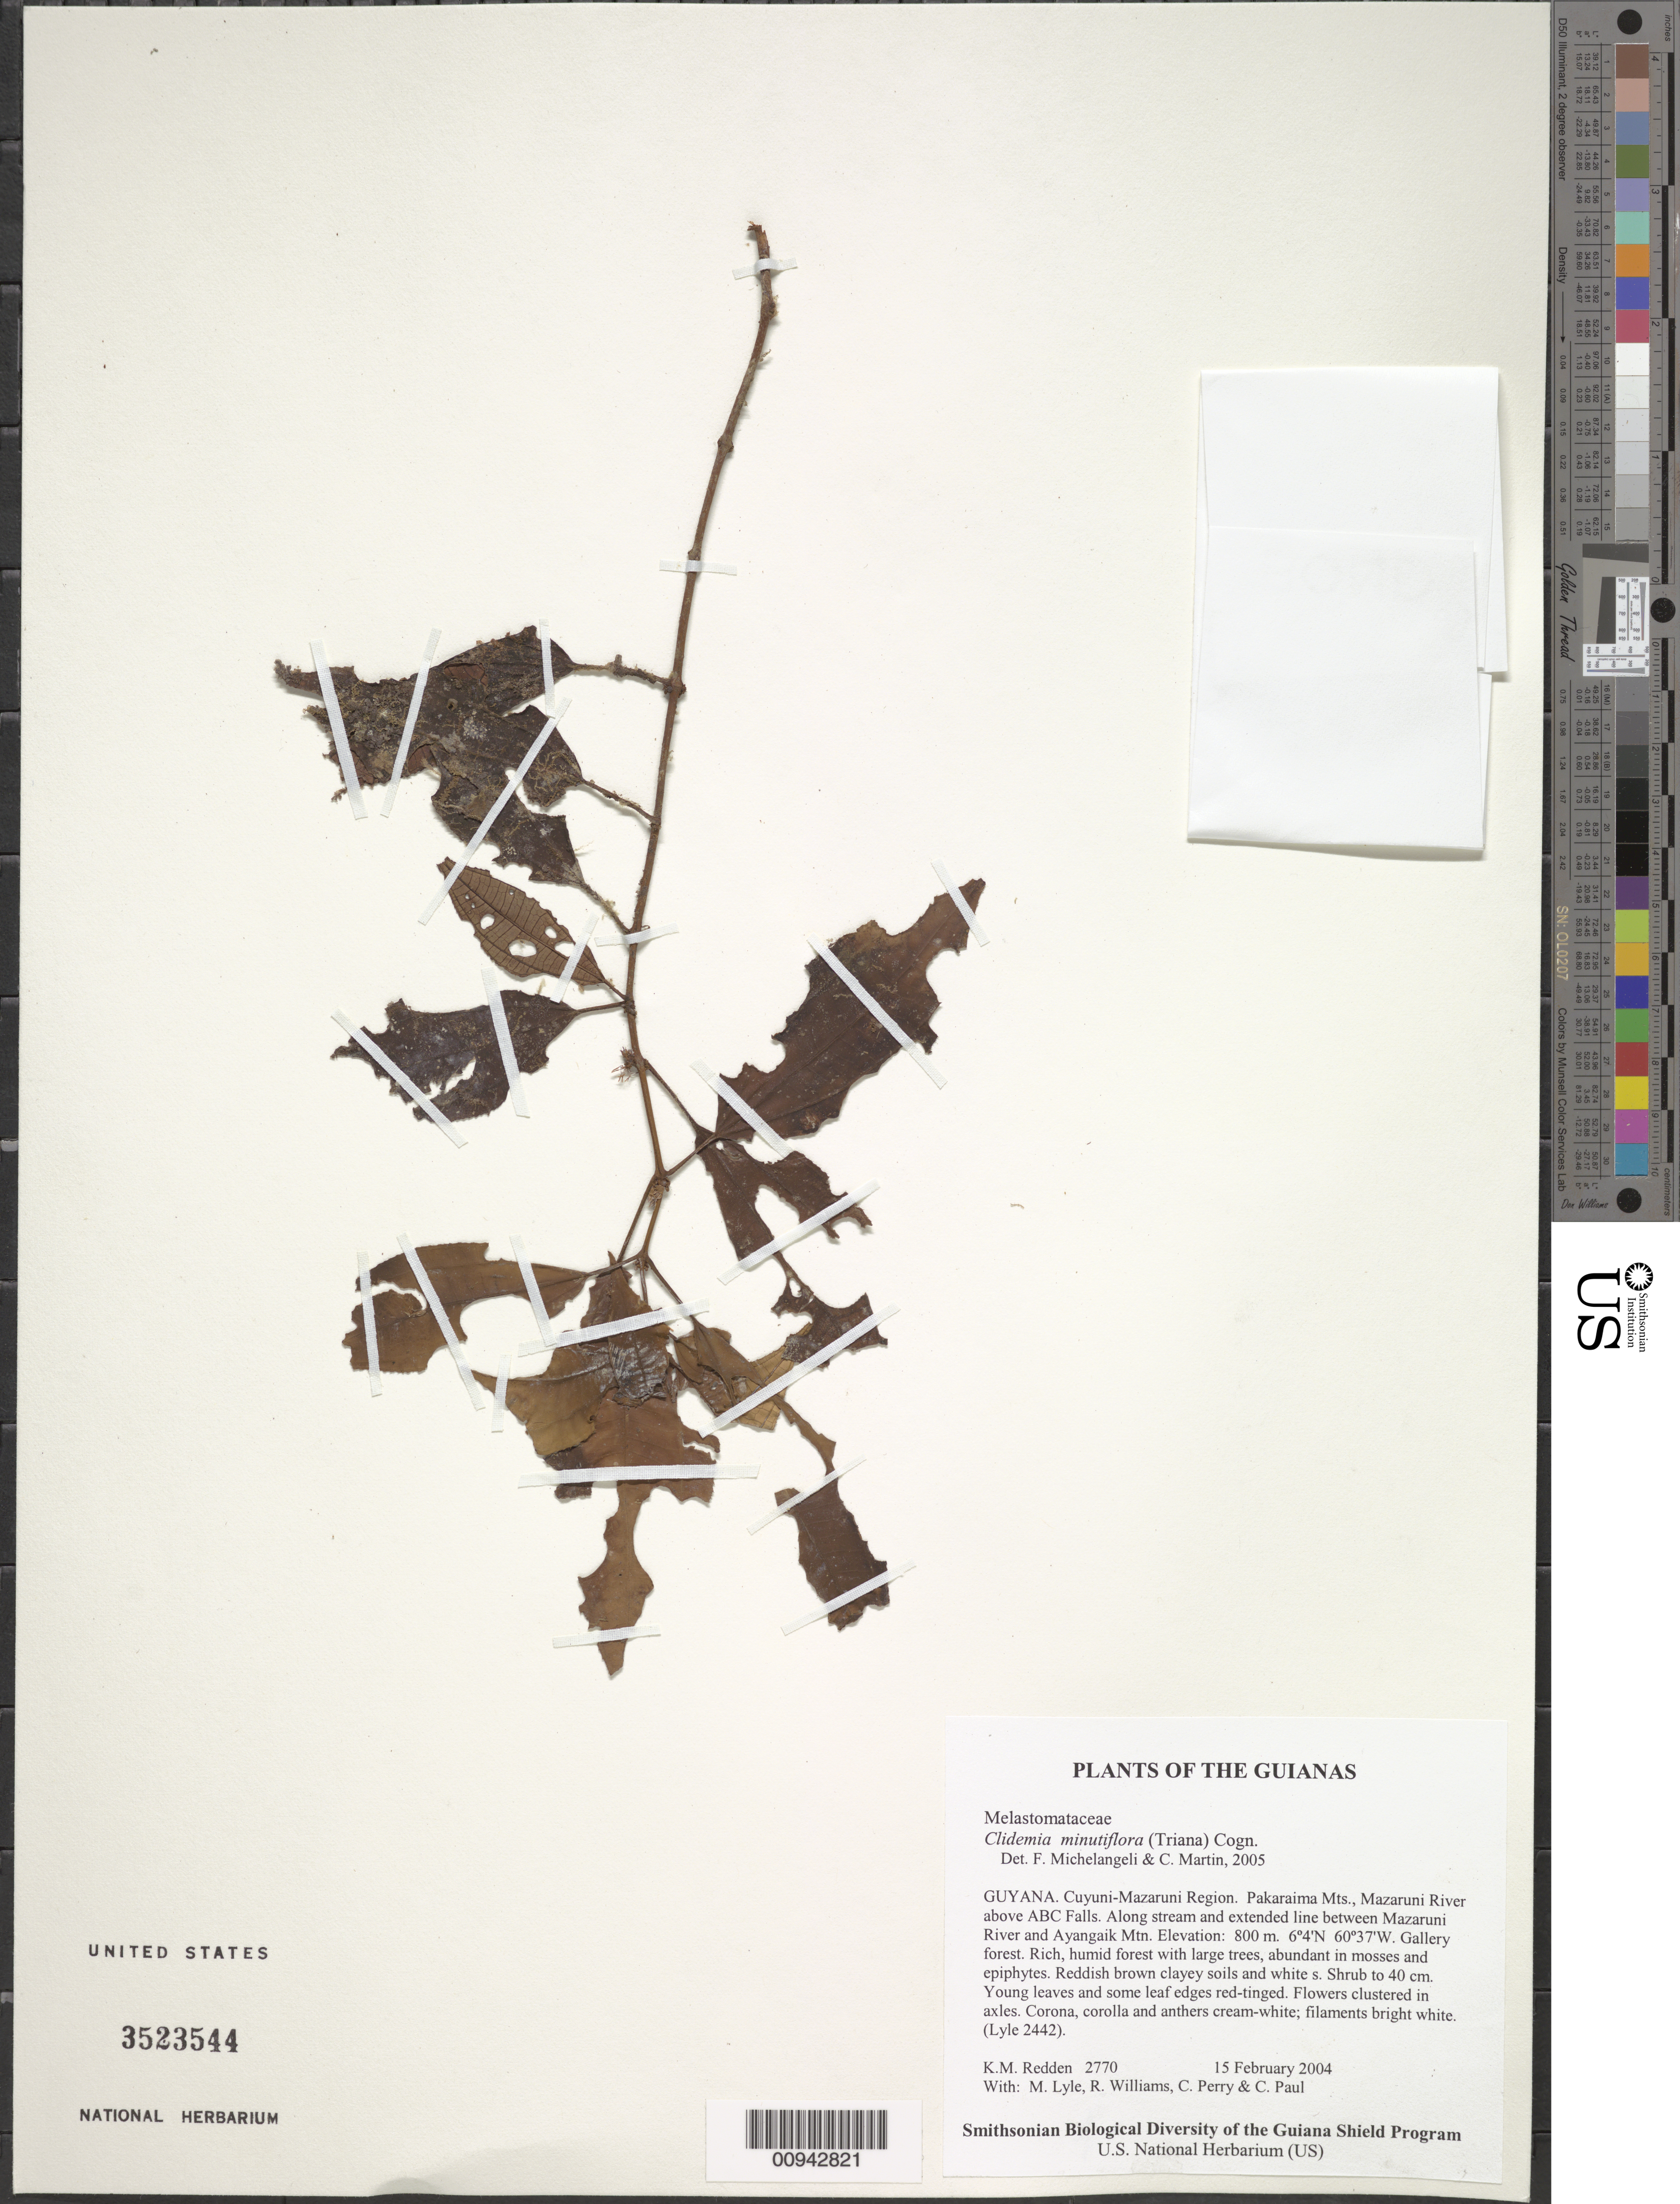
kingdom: Plantae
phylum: Tracheophyta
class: Magnoliopsida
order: Myrtales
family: Melastomataceae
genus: Clidemia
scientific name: Clidemia minutiflora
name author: (Triana) Cogn.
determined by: Michelangeli, F. A.; Martin, C.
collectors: K. M. Redden, M. Lyle, R. Williams, C. Perry & C. Paul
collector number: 2770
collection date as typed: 15 February 2004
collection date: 2004-02-15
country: Guyana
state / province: Cuyuni-Mazaruni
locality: Pakaraima Mts., Mazaruni River above ABC Falls. Along stream and extended line between Mazaruni River and Ayangaik Mtn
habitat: Gallery forest. Rich, humid forest with large trees, abundant in mosses, epiphytes. Reddish brown clayey soils and white sand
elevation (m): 800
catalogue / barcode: US 3523544